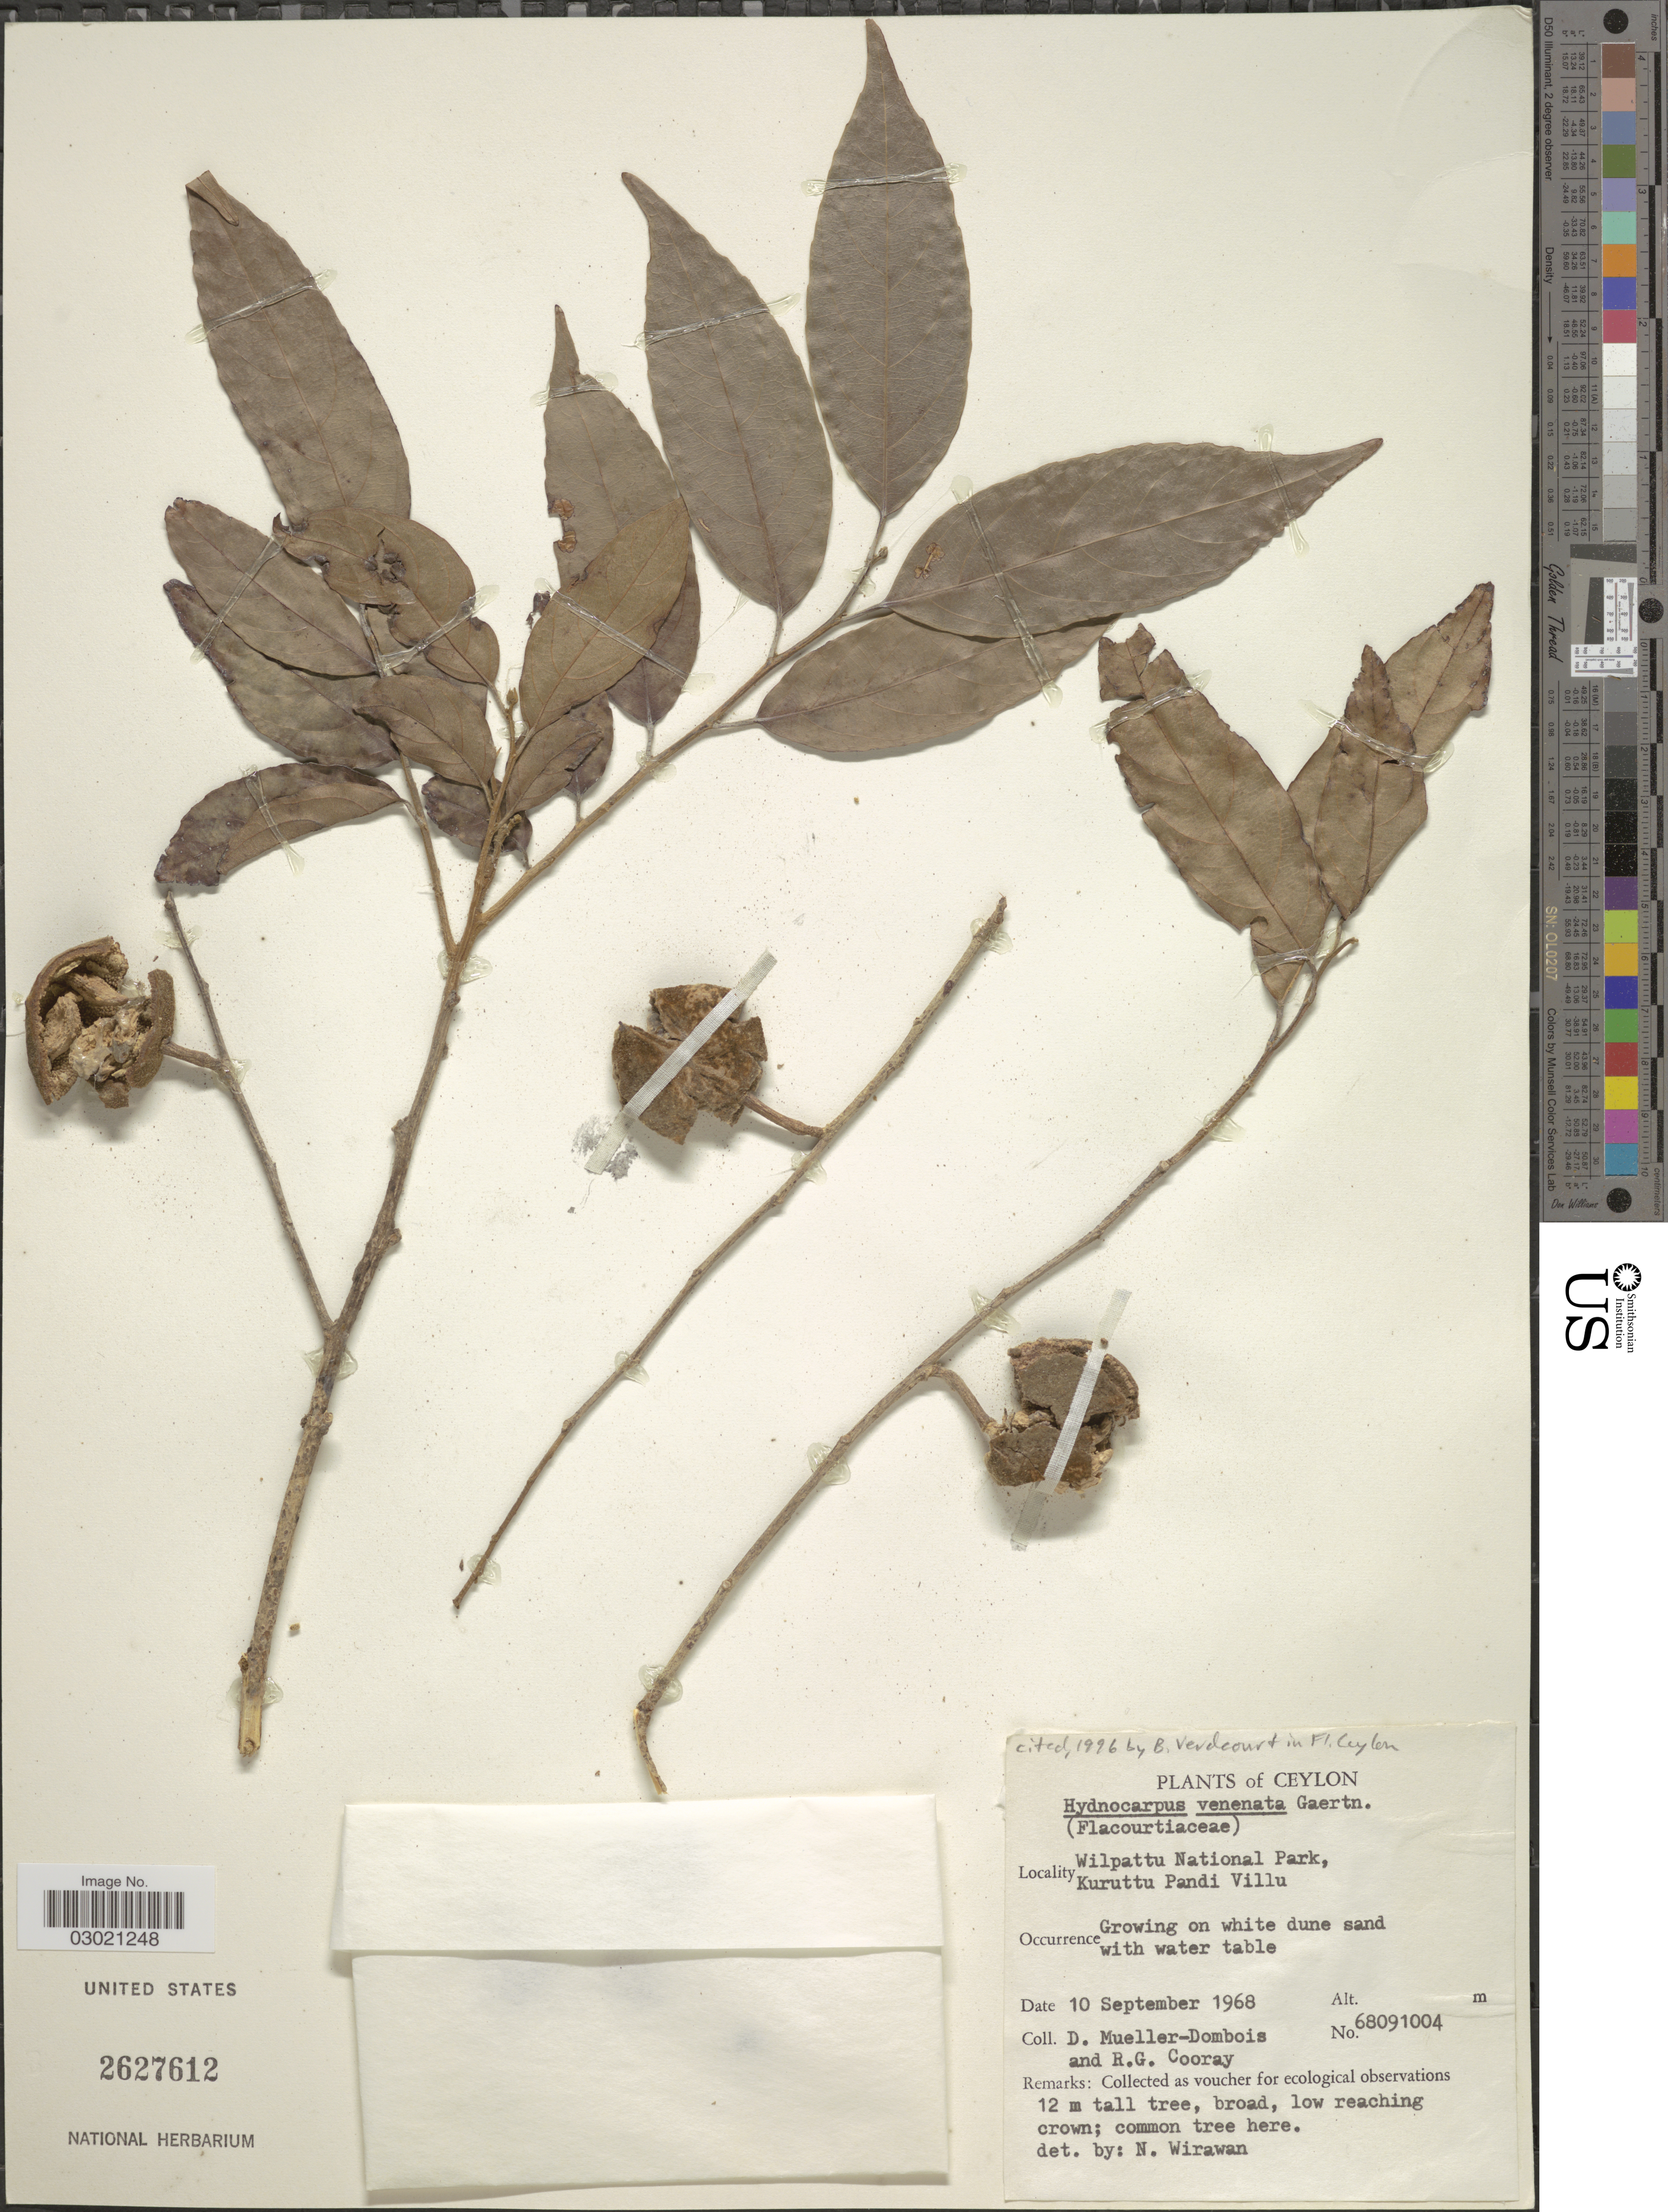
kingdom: Plantae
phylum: Tracheophyta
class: Magnoliopsida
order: Malpighiales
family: Achariaceae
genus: Hydnocarpus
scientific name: Hydnocarpus venenatus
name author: Gaertn.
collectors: D. Mueller-Dombois & R. Cooray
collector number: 68091004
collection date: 1968-09-10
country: Sri Lanka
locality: Ceylon, Wilpattu National Park, Kuruttu Pandi Villu.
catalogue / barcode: US 2627612